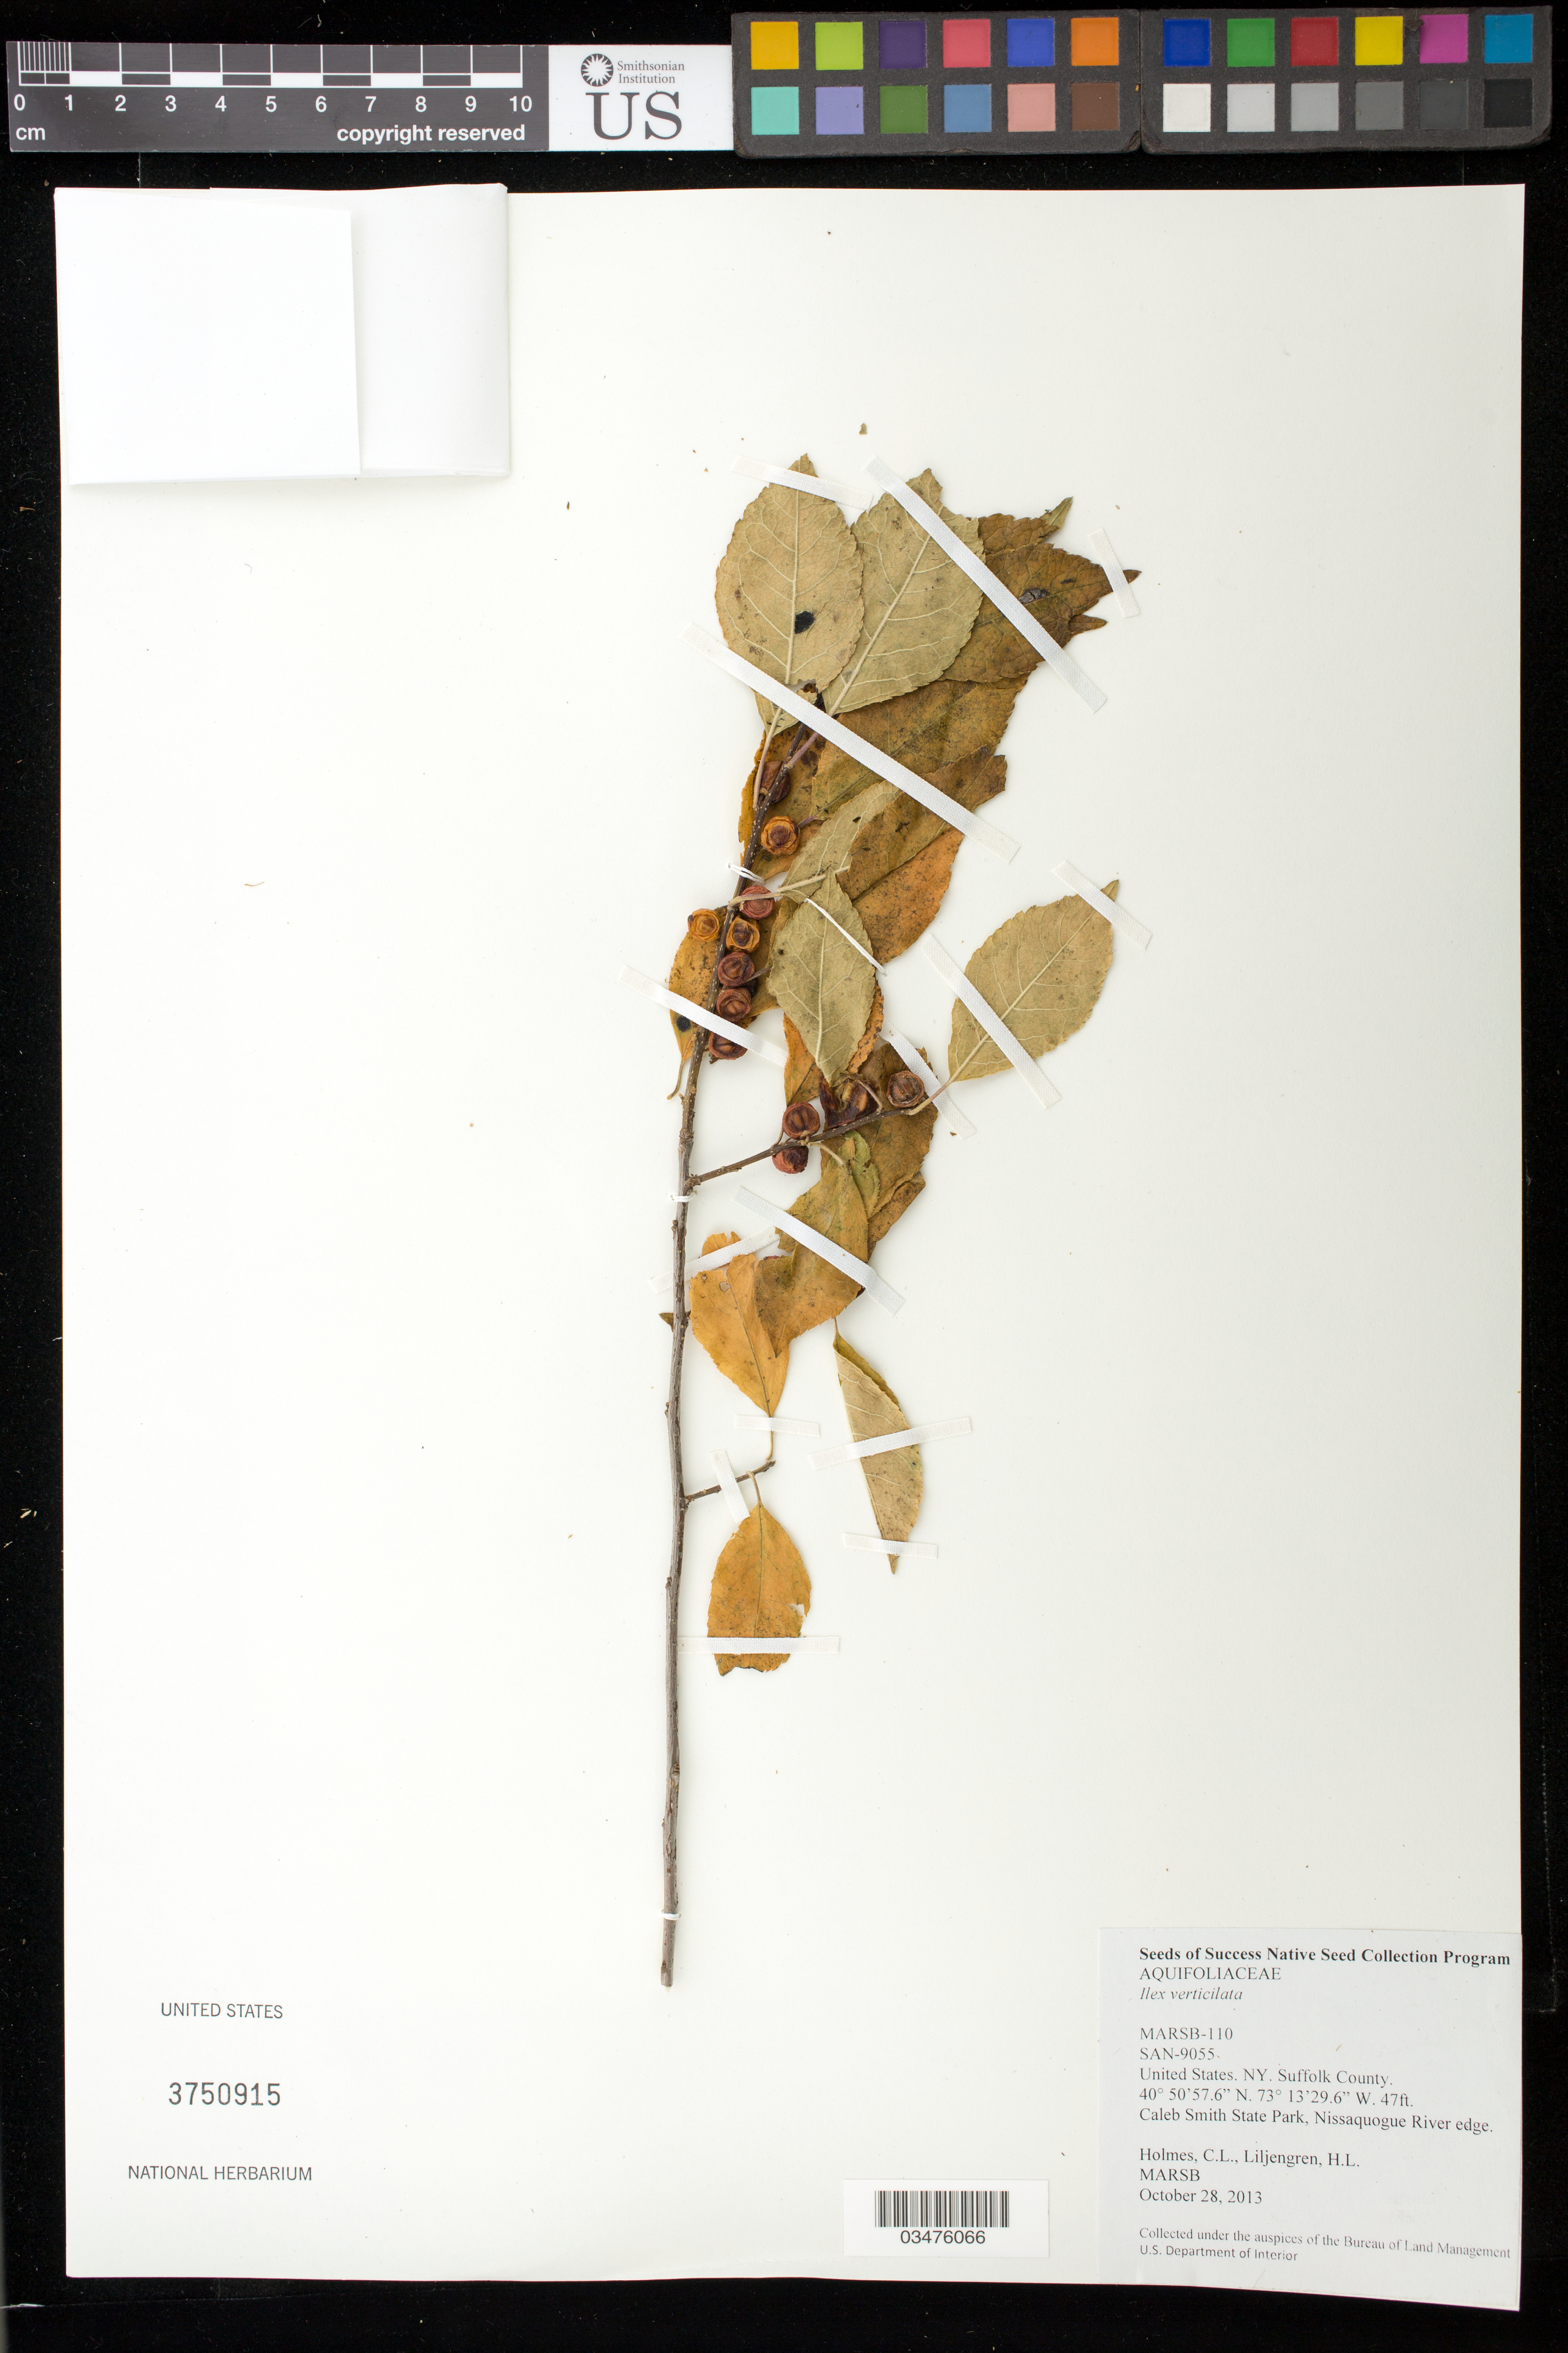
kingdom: Plantae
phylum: Tracheophyta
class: Magnoliopsida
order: Aquifoliales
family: Aquifoliaceae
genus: Ilex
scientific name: Ilex verticillata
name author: (L.) A. Gray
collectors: C. Holmes & H. Liljengren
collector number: MARSB-110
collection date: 2013-10-28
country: United States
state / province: New York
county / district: Suffolk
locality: Caleb Smith State Park, Nissaquogue River.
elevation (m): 14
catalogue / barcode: US 3750915